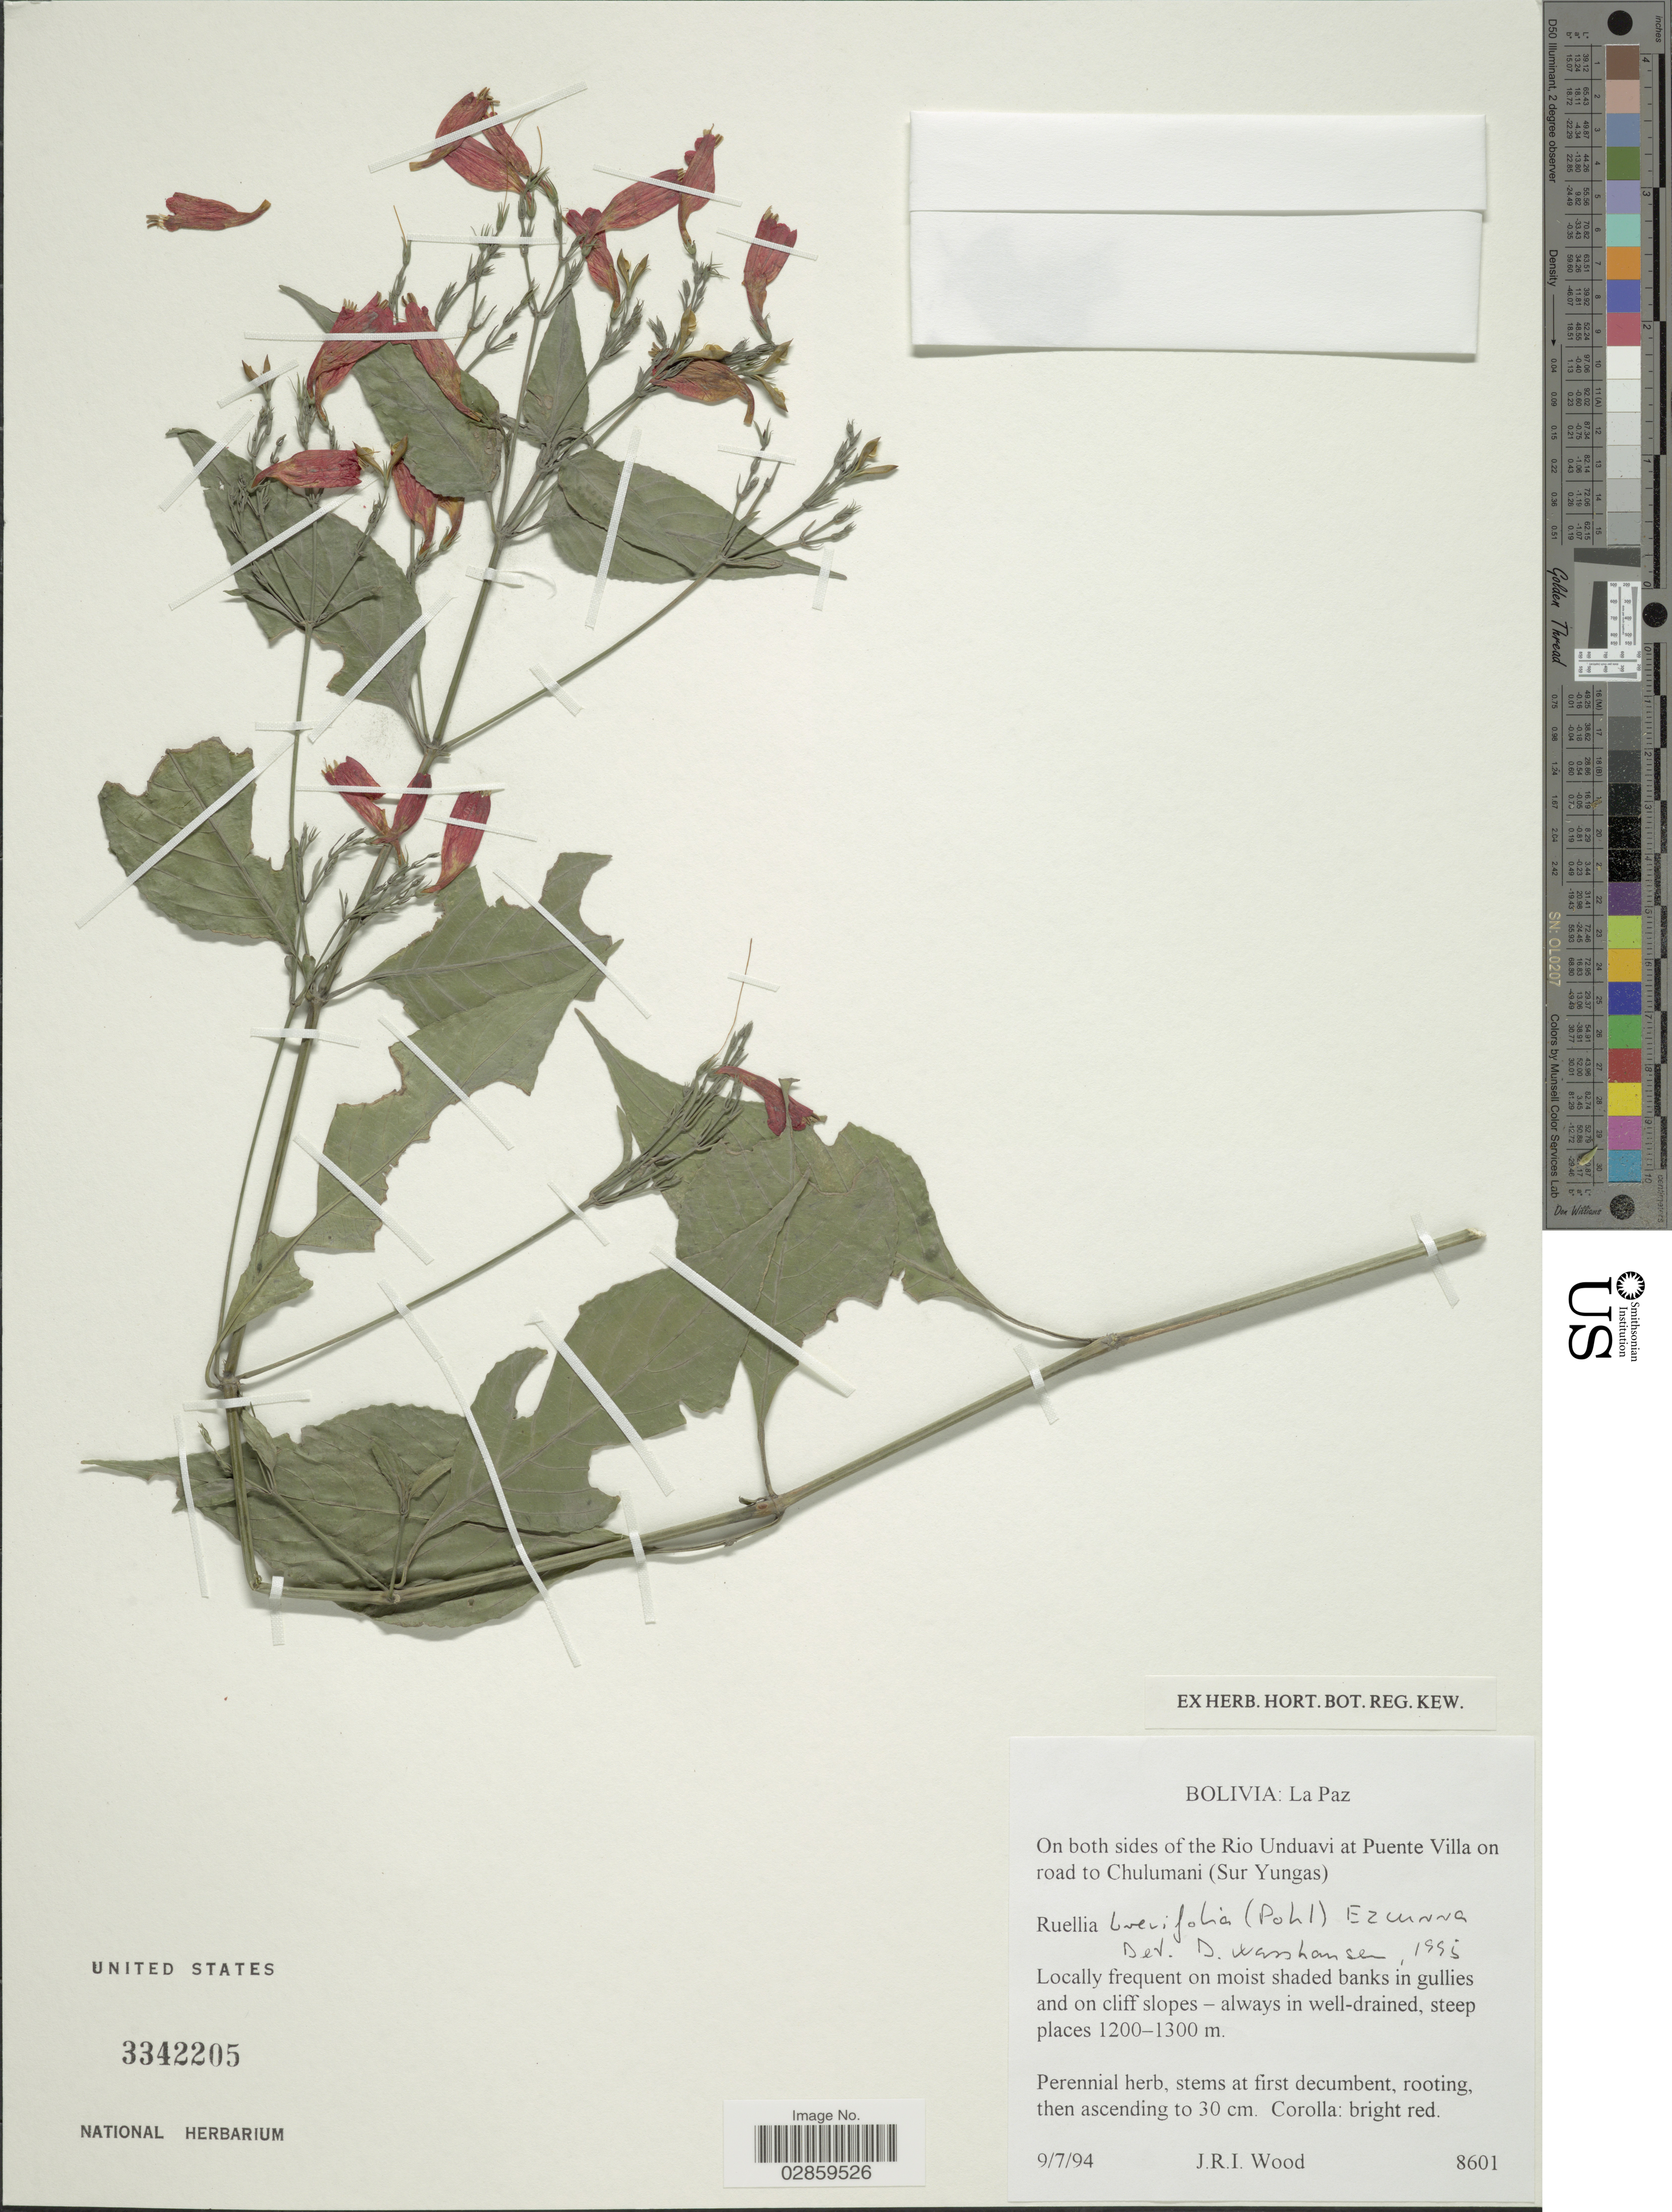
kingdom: Plantae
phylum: Tracheophyta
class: Magnoliopsida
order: Lamiales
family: Acanthaceae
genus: Ruellia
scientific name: Ruellia brevifolia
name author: (Pohl) C. Ezcurra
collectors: J. R. I. Wood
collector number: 8601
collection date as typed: Transcribed d/m/y: 9/7/94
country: Bolivia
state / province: La Paz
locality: On both sides of the Rio Unduavi at Puente Villa on road to Chulumani (Sur Yungas).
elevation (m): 1200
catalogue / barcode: US 3342205